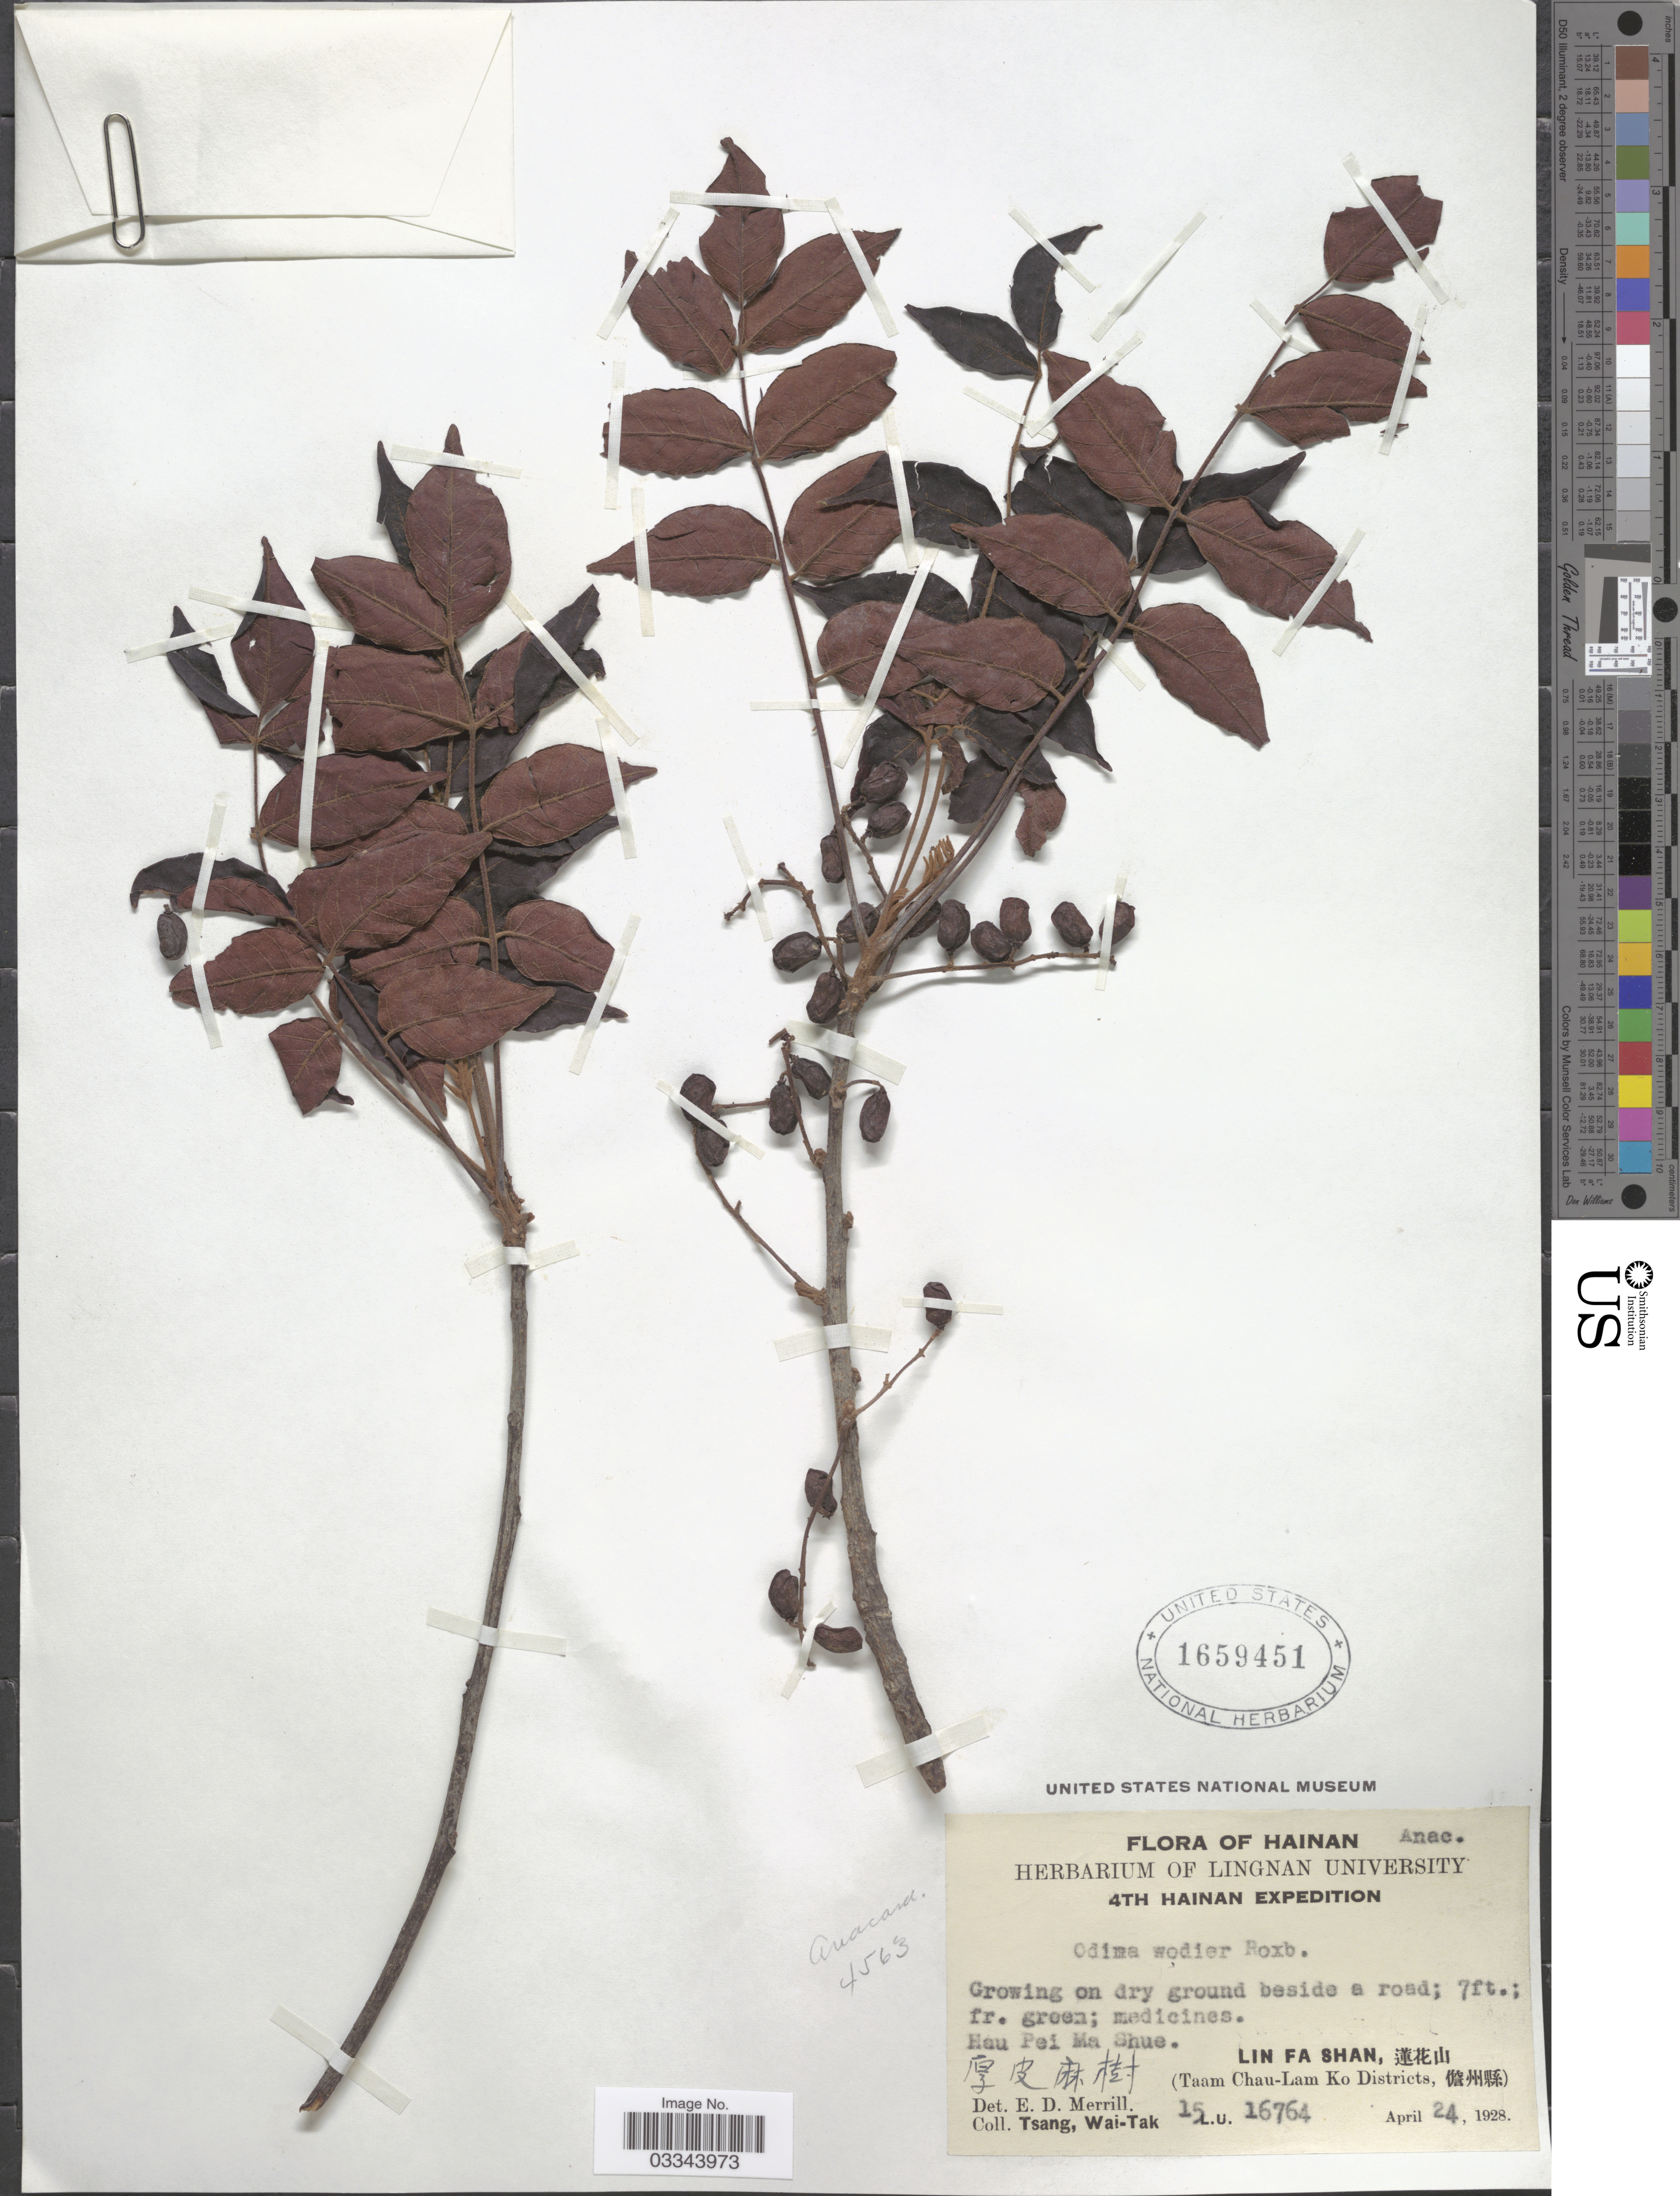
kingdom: Plantae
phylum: Tracheophyta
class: Magnoliopsida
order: Sapindales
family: Anacardiaceae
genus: Lannea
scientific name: Lannea grandis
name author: (Dennst.) Engl.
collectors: W. T. Tsang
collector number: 15/L.U.16764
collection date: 1928-04-24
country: China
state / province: Hainan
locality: HaueiMa Shue, Lin Fa Shan, (Taam Chau-Lam Ko Districts.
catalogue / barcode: US 1659451